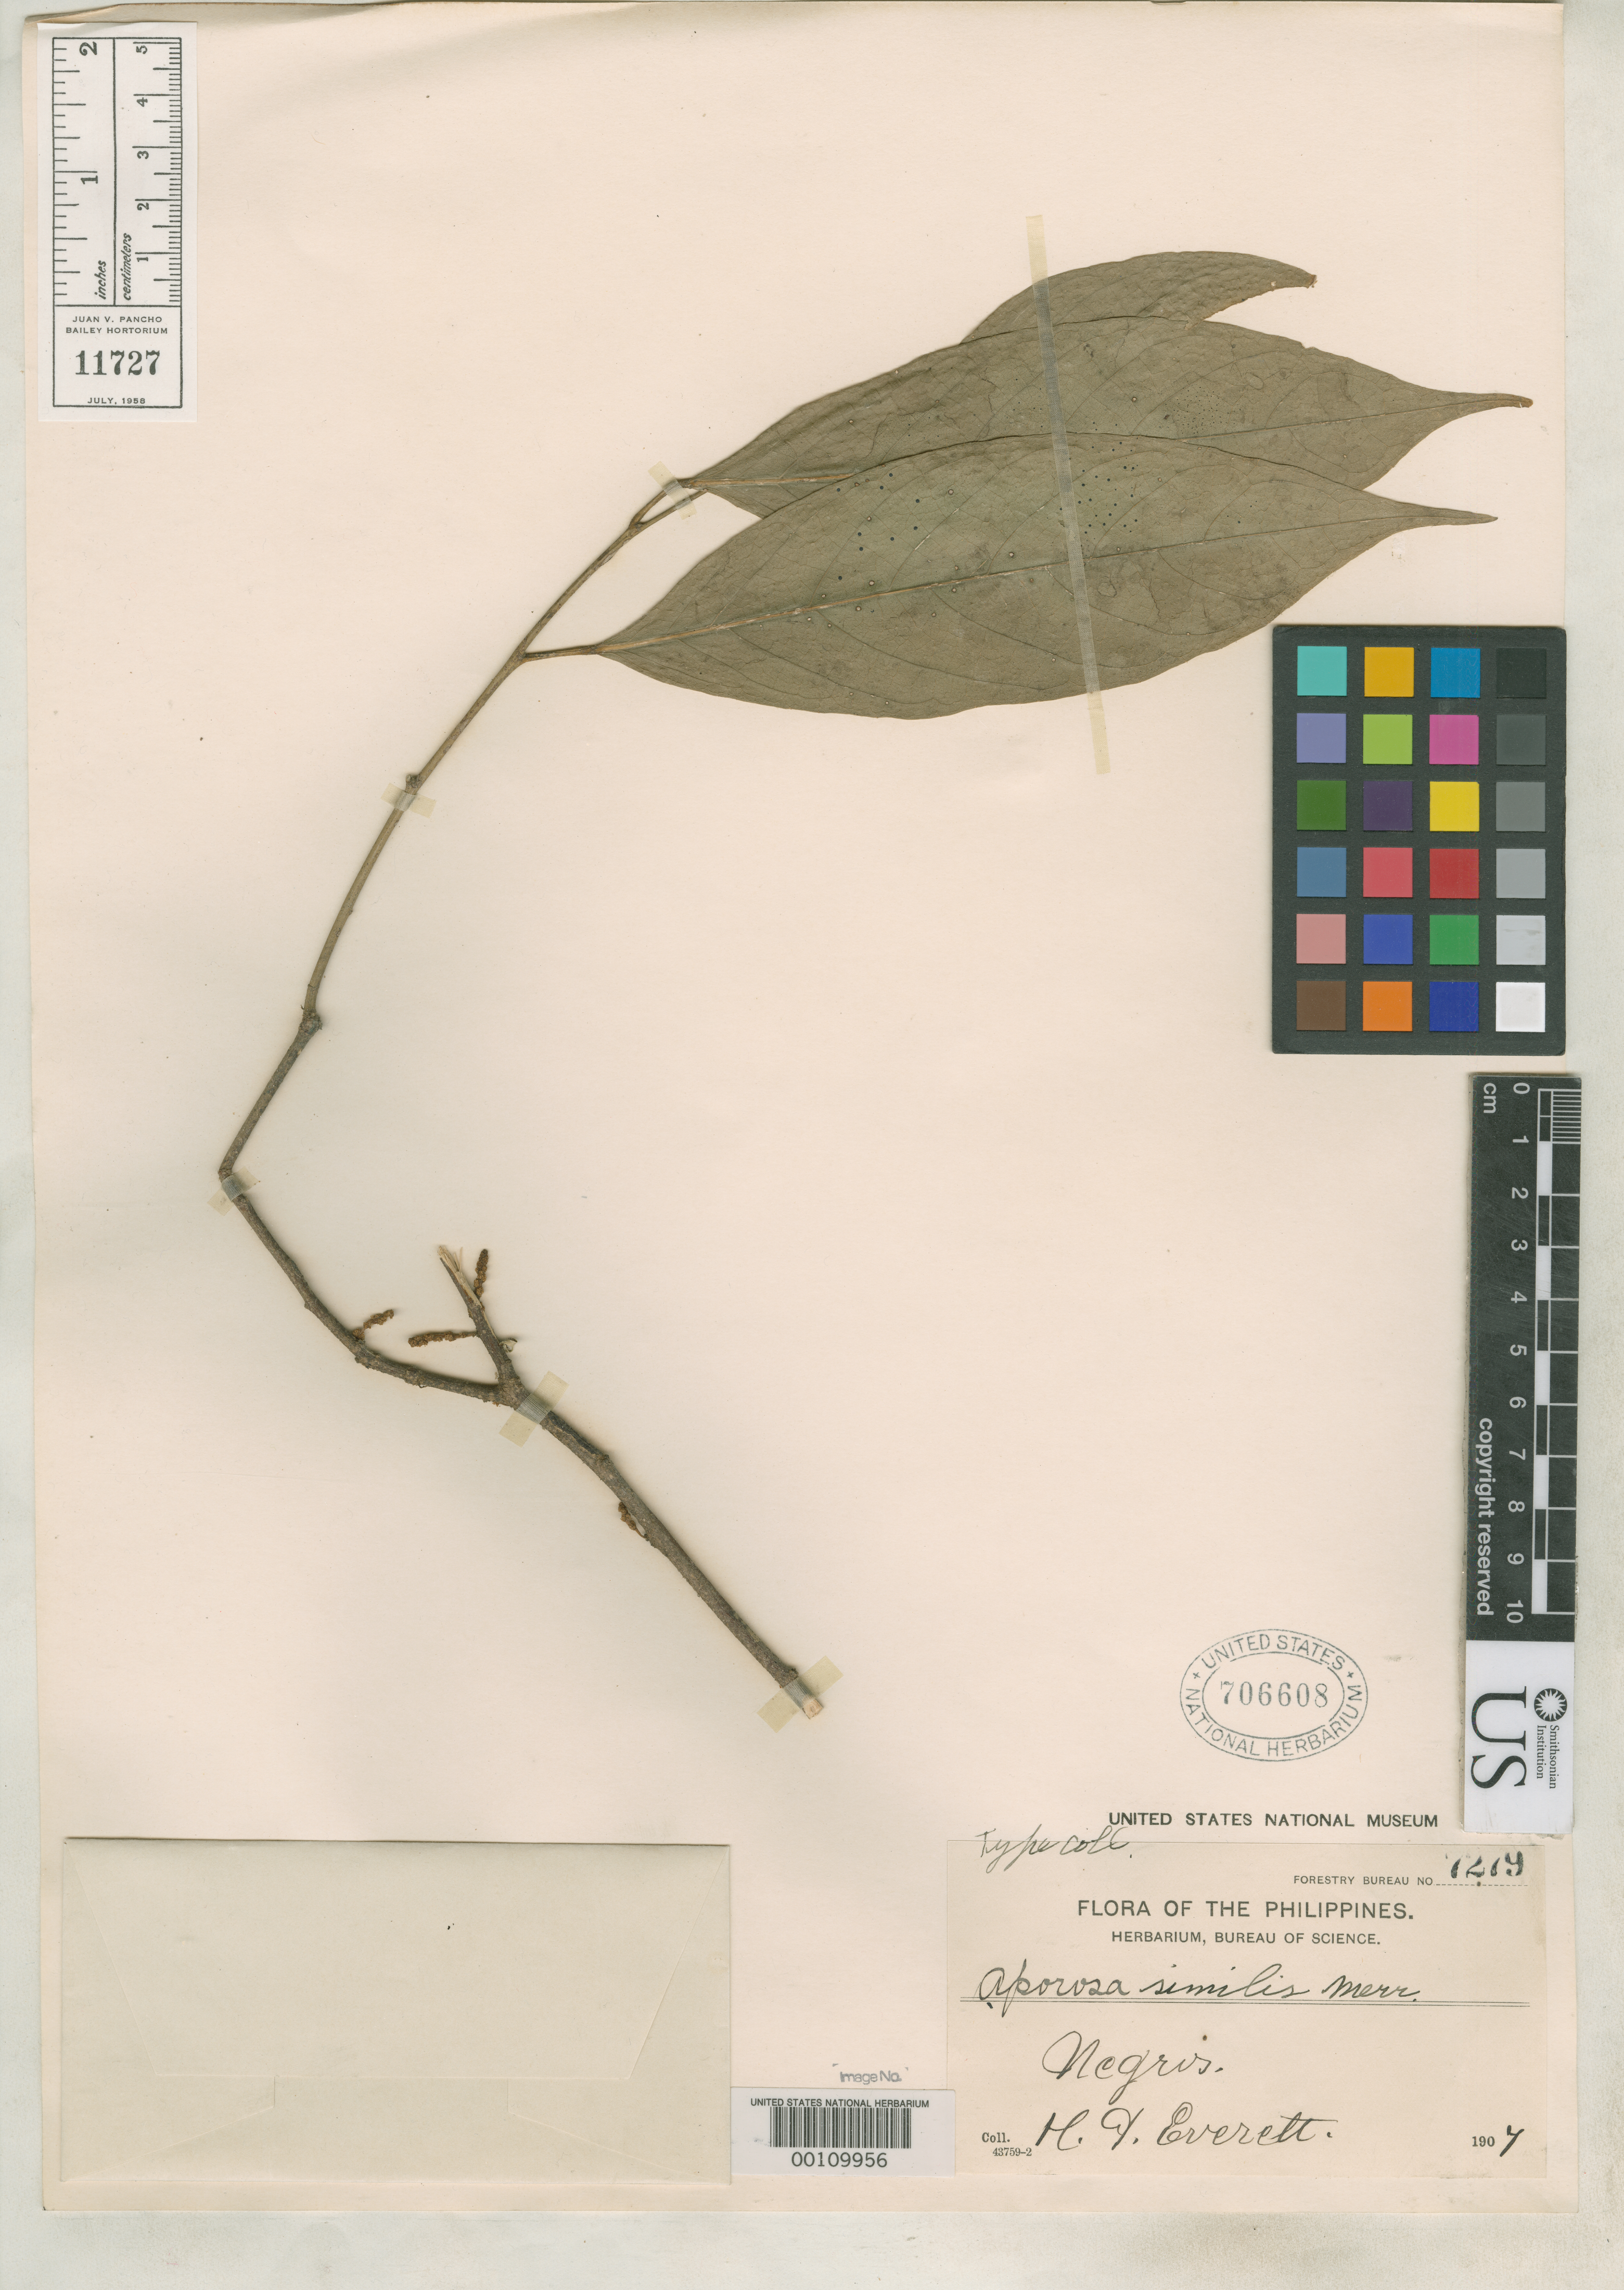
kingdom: Plantae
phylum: Tracheophyta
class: Magnoliopsida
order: Malpighiales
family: Phyllanthaceae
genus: Aporosa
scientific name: Aporosa similis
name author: Merr.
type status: Isotype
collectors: H. Everett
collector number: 7279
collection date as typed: May 1907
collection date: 1907-05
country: Philippines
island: Negros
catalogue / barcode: US 706608